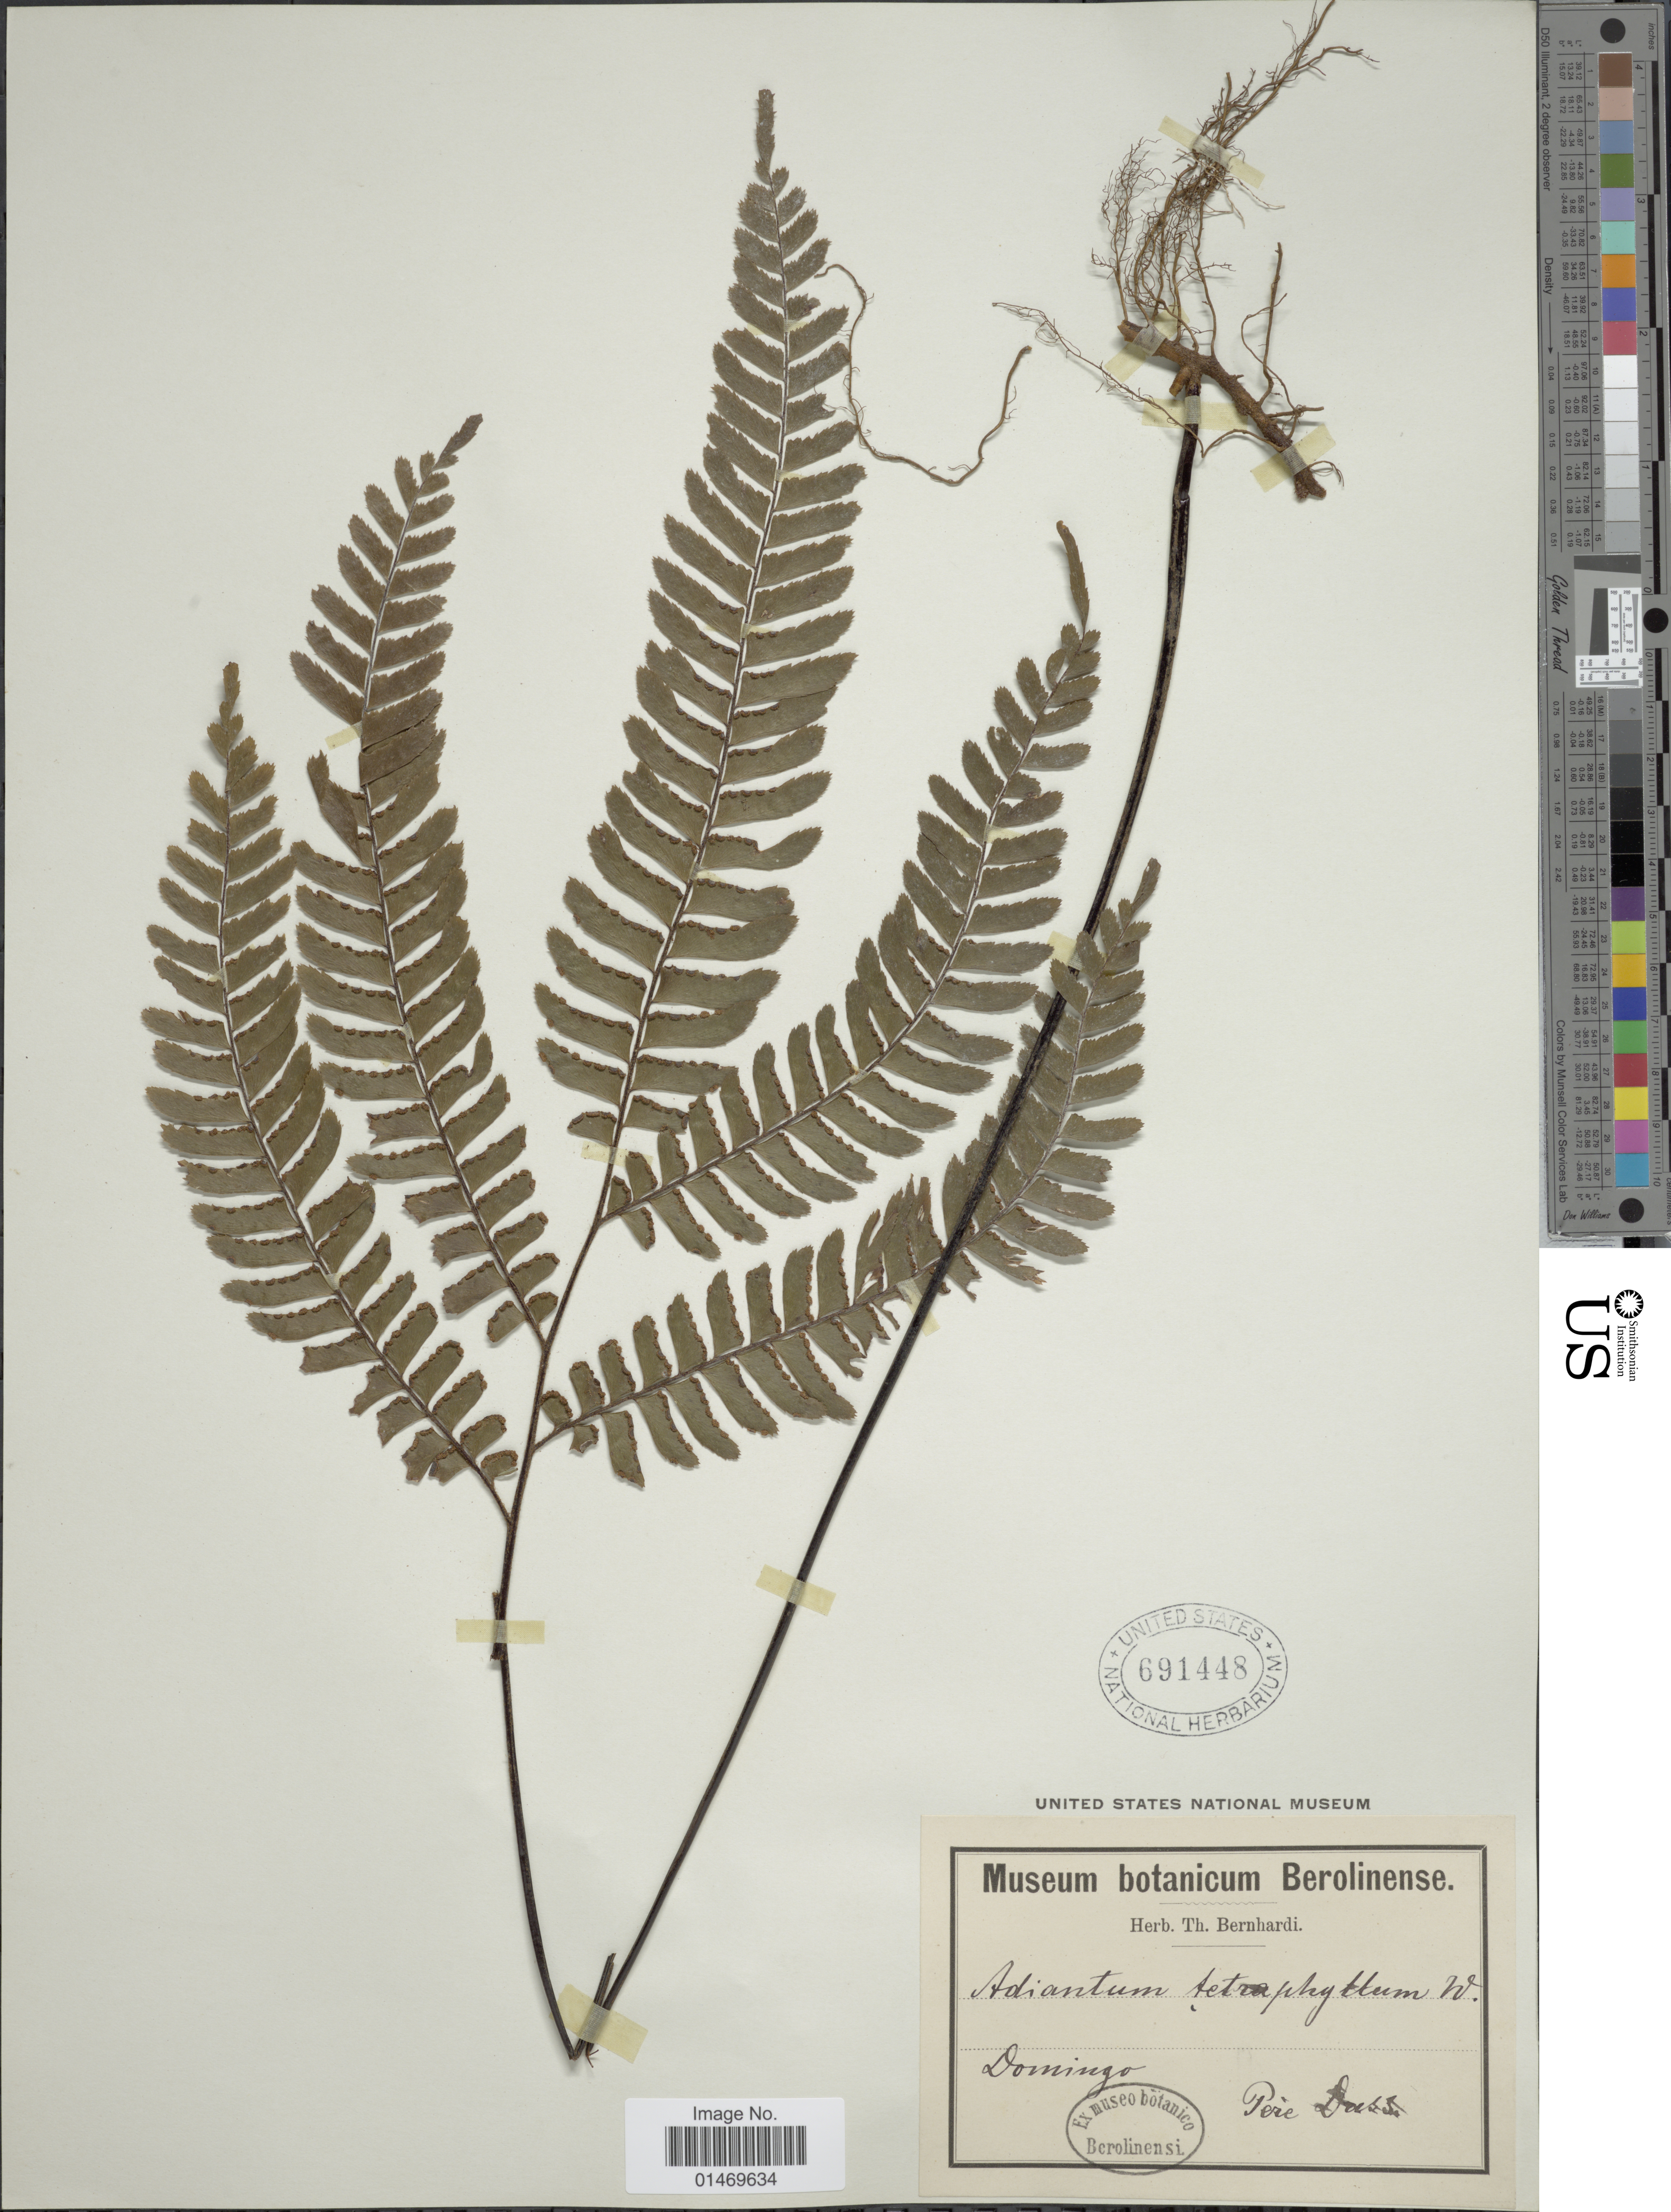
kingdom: Plantae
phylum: Tracheophyta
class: Polypodiopsida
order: Polypodiales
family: Pteridaceae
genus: Adiantum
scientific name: Adiantum tetraphyllum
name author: Humb. & Bonpl. ex Willd.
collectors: Père Duss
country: Ecuador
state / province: Tsáchilas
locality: Domingo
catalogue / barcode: US 691448